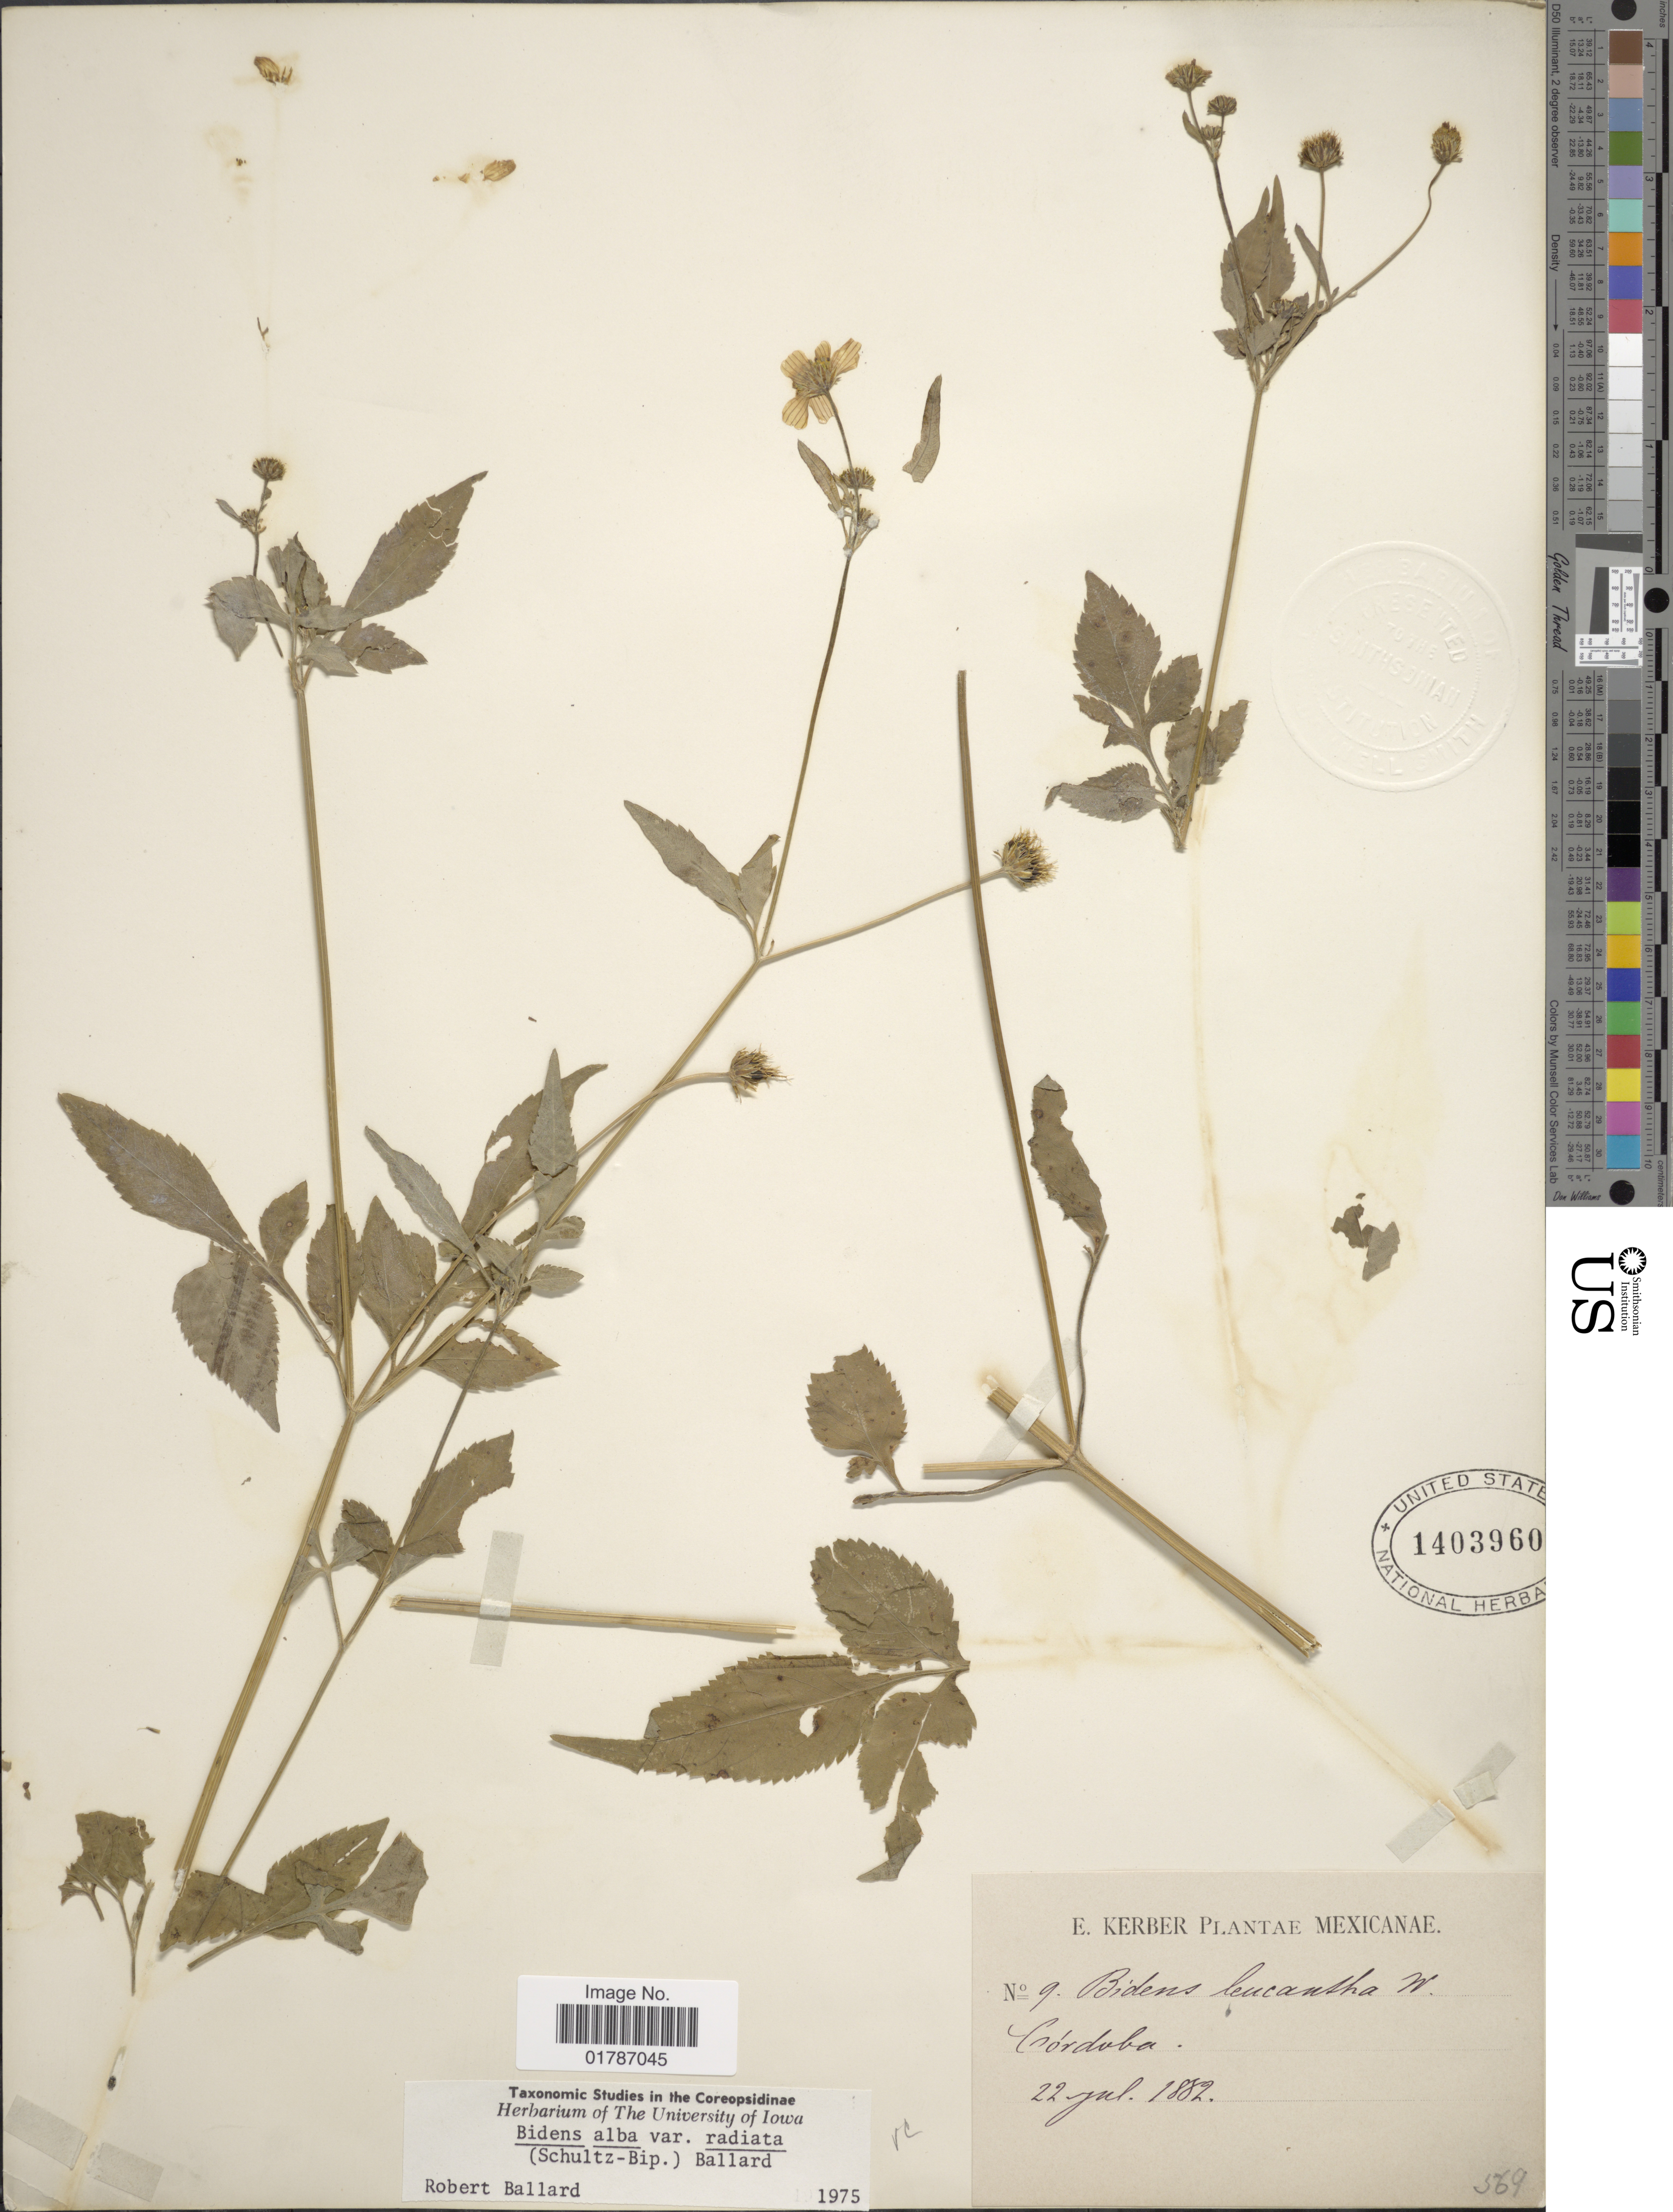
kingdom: Plantae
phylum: Tracheophyta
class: Magnoliopsida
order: Asterales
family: Asteraceae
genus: Bidens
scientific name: Bidens alba var. radiata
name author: (Sch. Bip.) R.E. Ballard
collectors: E. Kerber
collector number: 9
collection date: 1882-07-22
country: Mexico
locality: Cordoba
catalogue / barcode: US 1403960